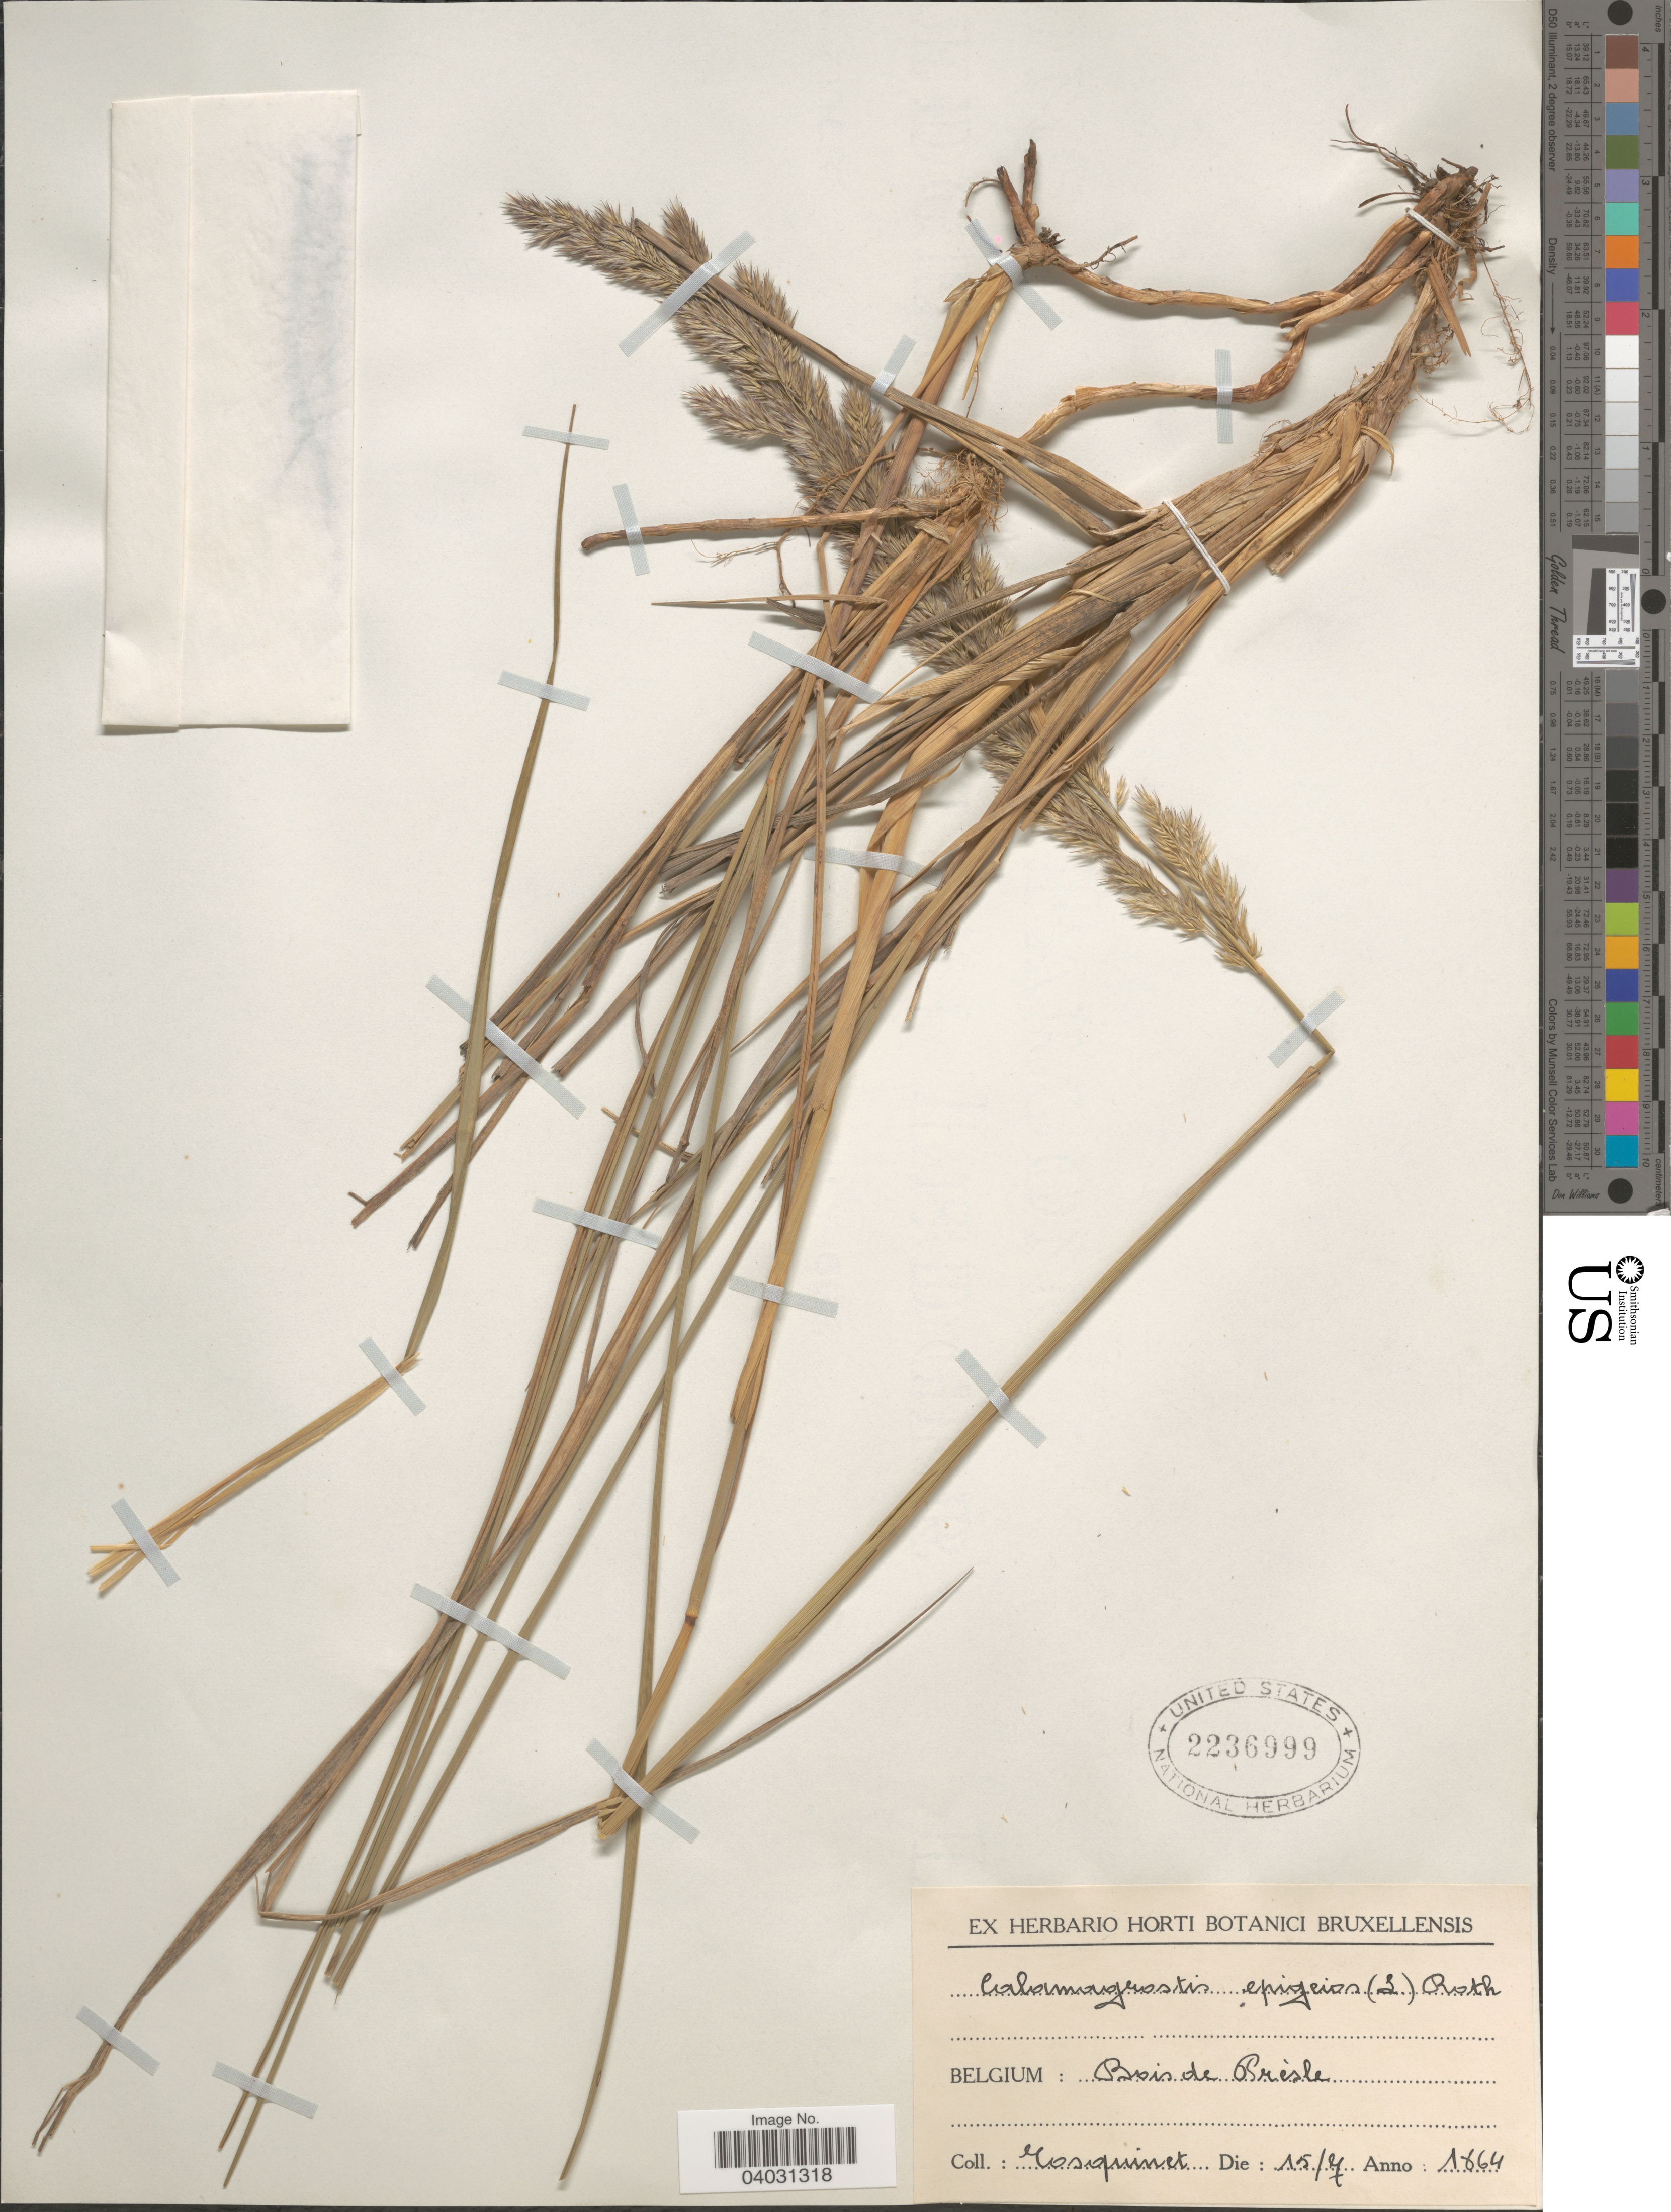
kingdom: Plantae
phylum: Tracheophyta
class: Liliopsida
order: Poales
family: Poaceae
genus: Calamagrostis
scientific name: Calamagrostis epigeios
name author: (L.) Roth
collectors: Rosquinet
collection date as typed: Transcribed d/m/y: 15/7/1664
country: Belgium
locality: Bois de Prèsle.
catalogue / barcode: US 2236999